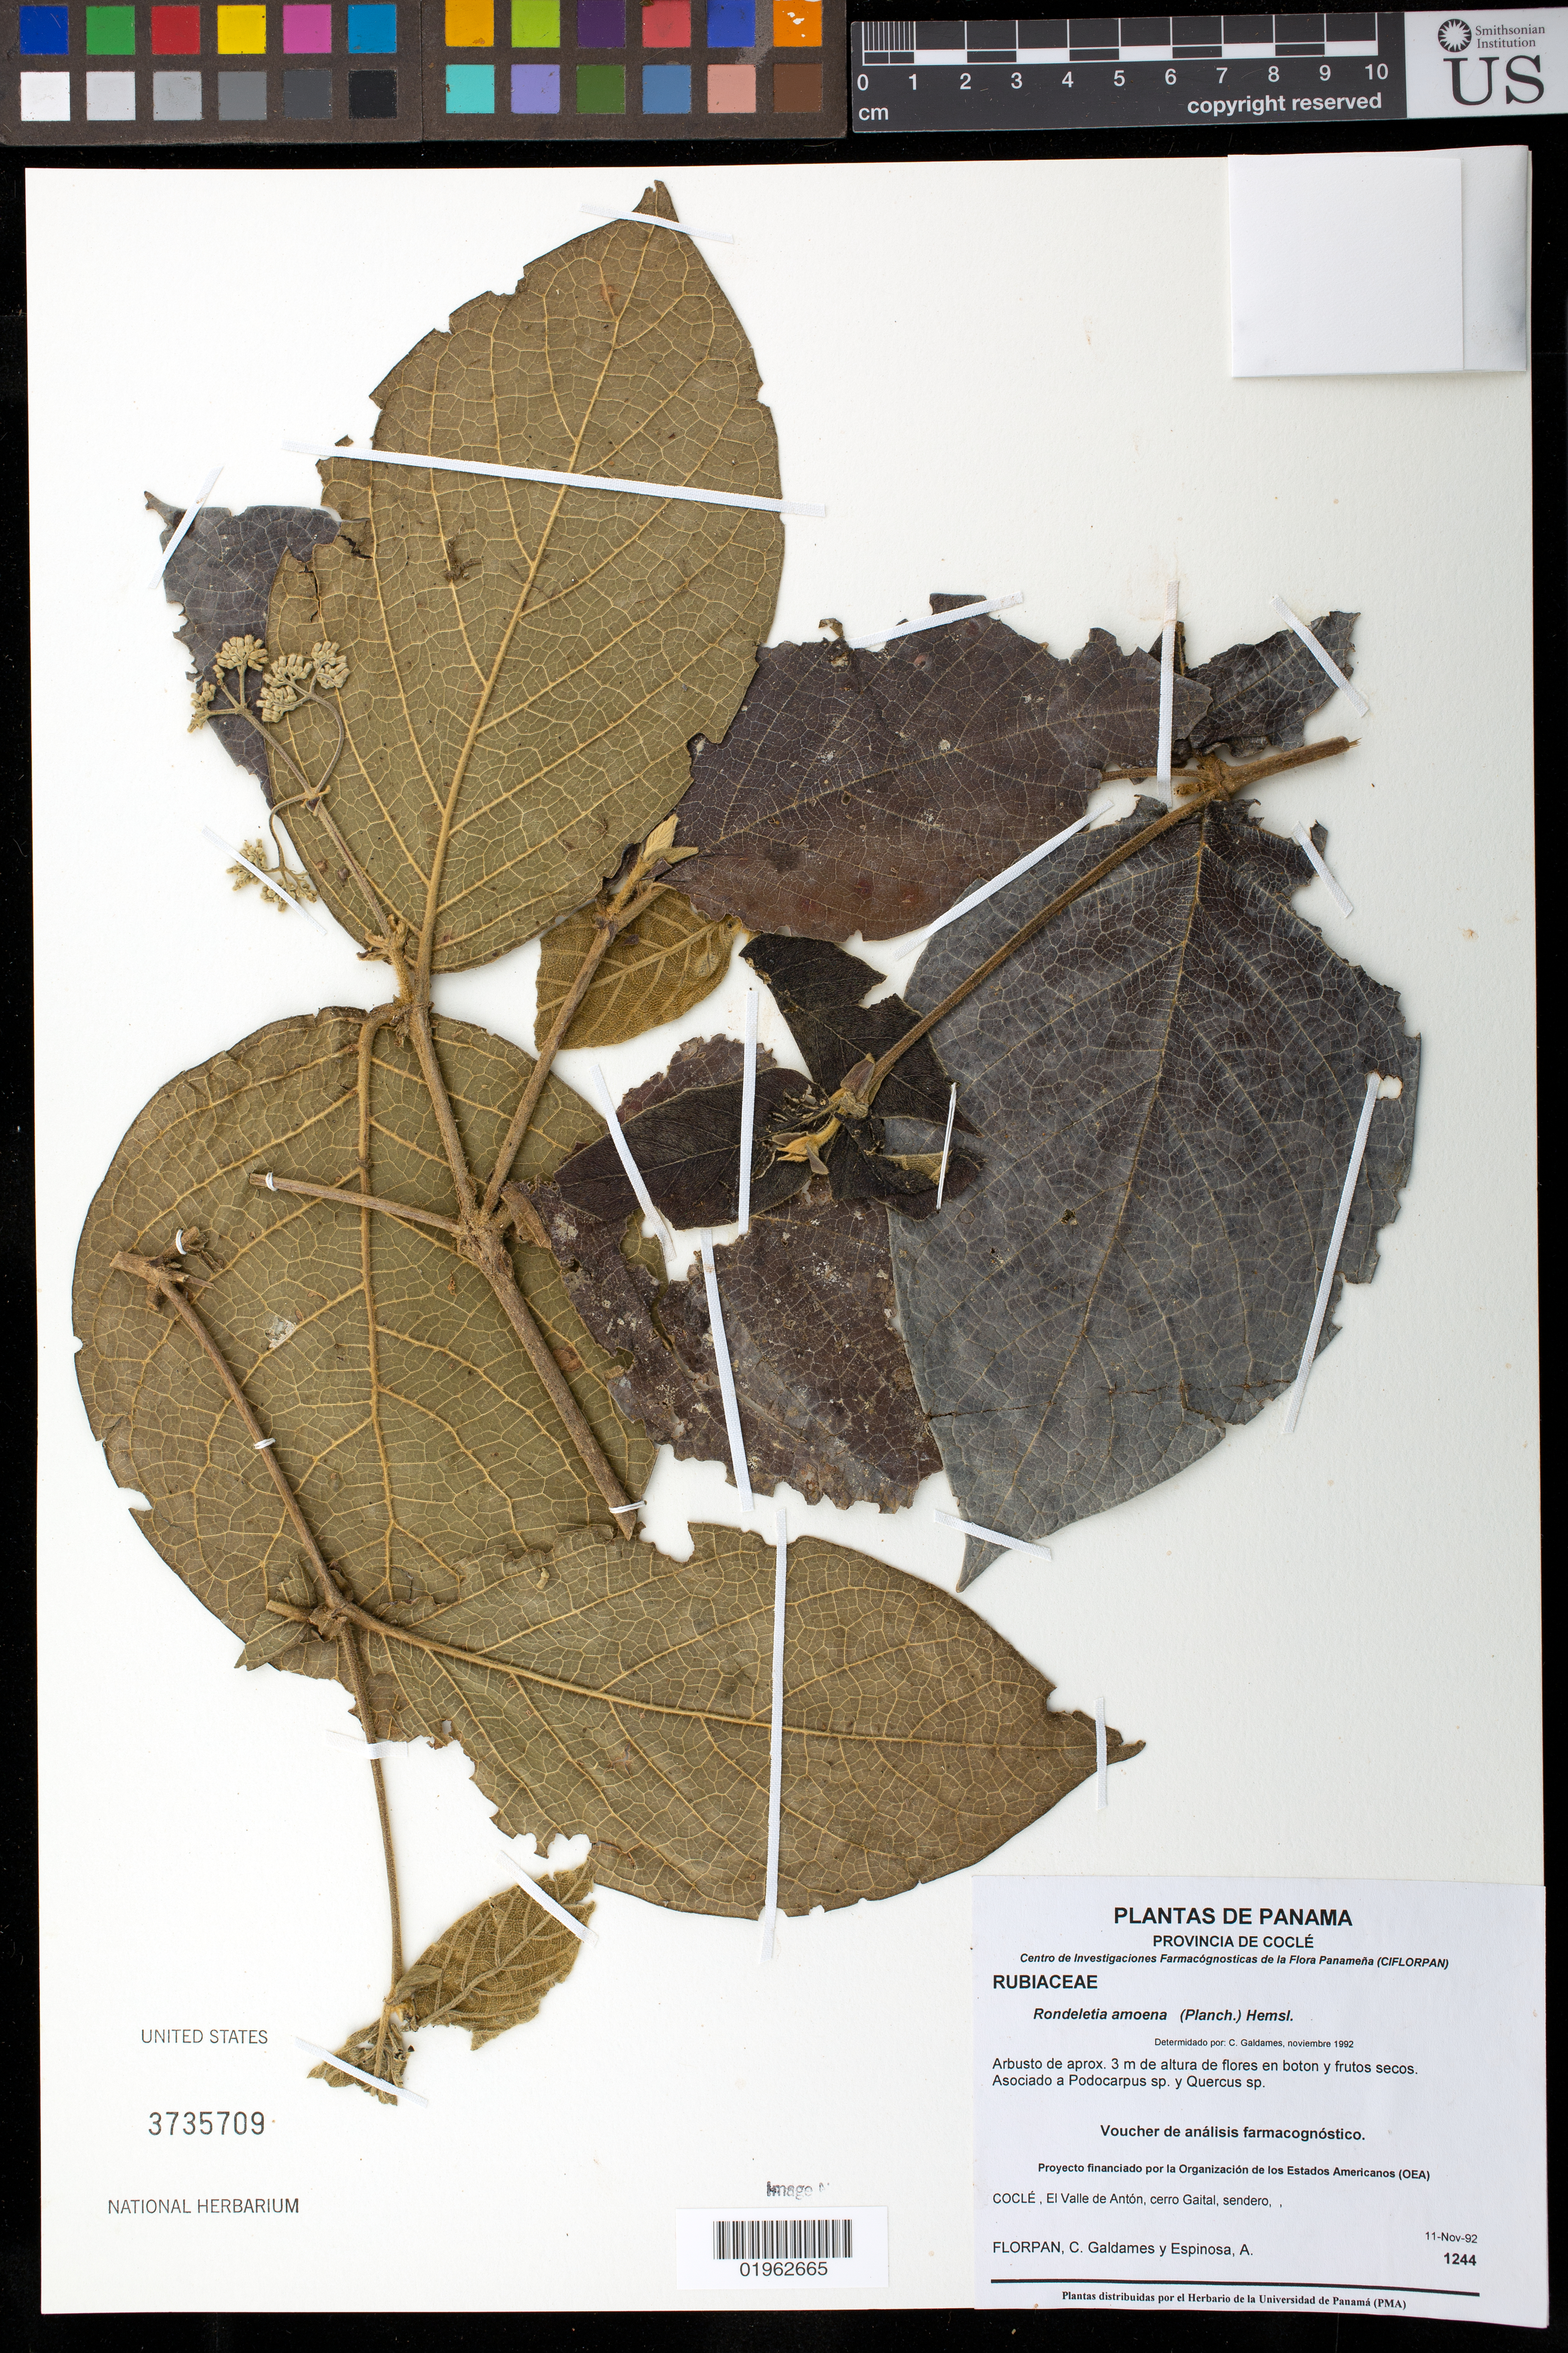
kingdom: Plantae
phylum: Tracheophyta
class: Magnoliopsida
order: Gentianales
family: Rubiaceae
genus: Rondeletia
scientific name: Rondeletia amoena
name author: (Planch.) Hemsl.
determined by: Galdames, C.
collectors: C. Galdames & A. Espinosa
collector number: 1244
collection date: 1992-11-11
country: Panama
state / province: Coclé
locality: El Valle de Anton, cerro Gaital, sendero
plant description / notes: from label: "voucher de analisis farmacognostico."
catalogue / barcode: US 3735709